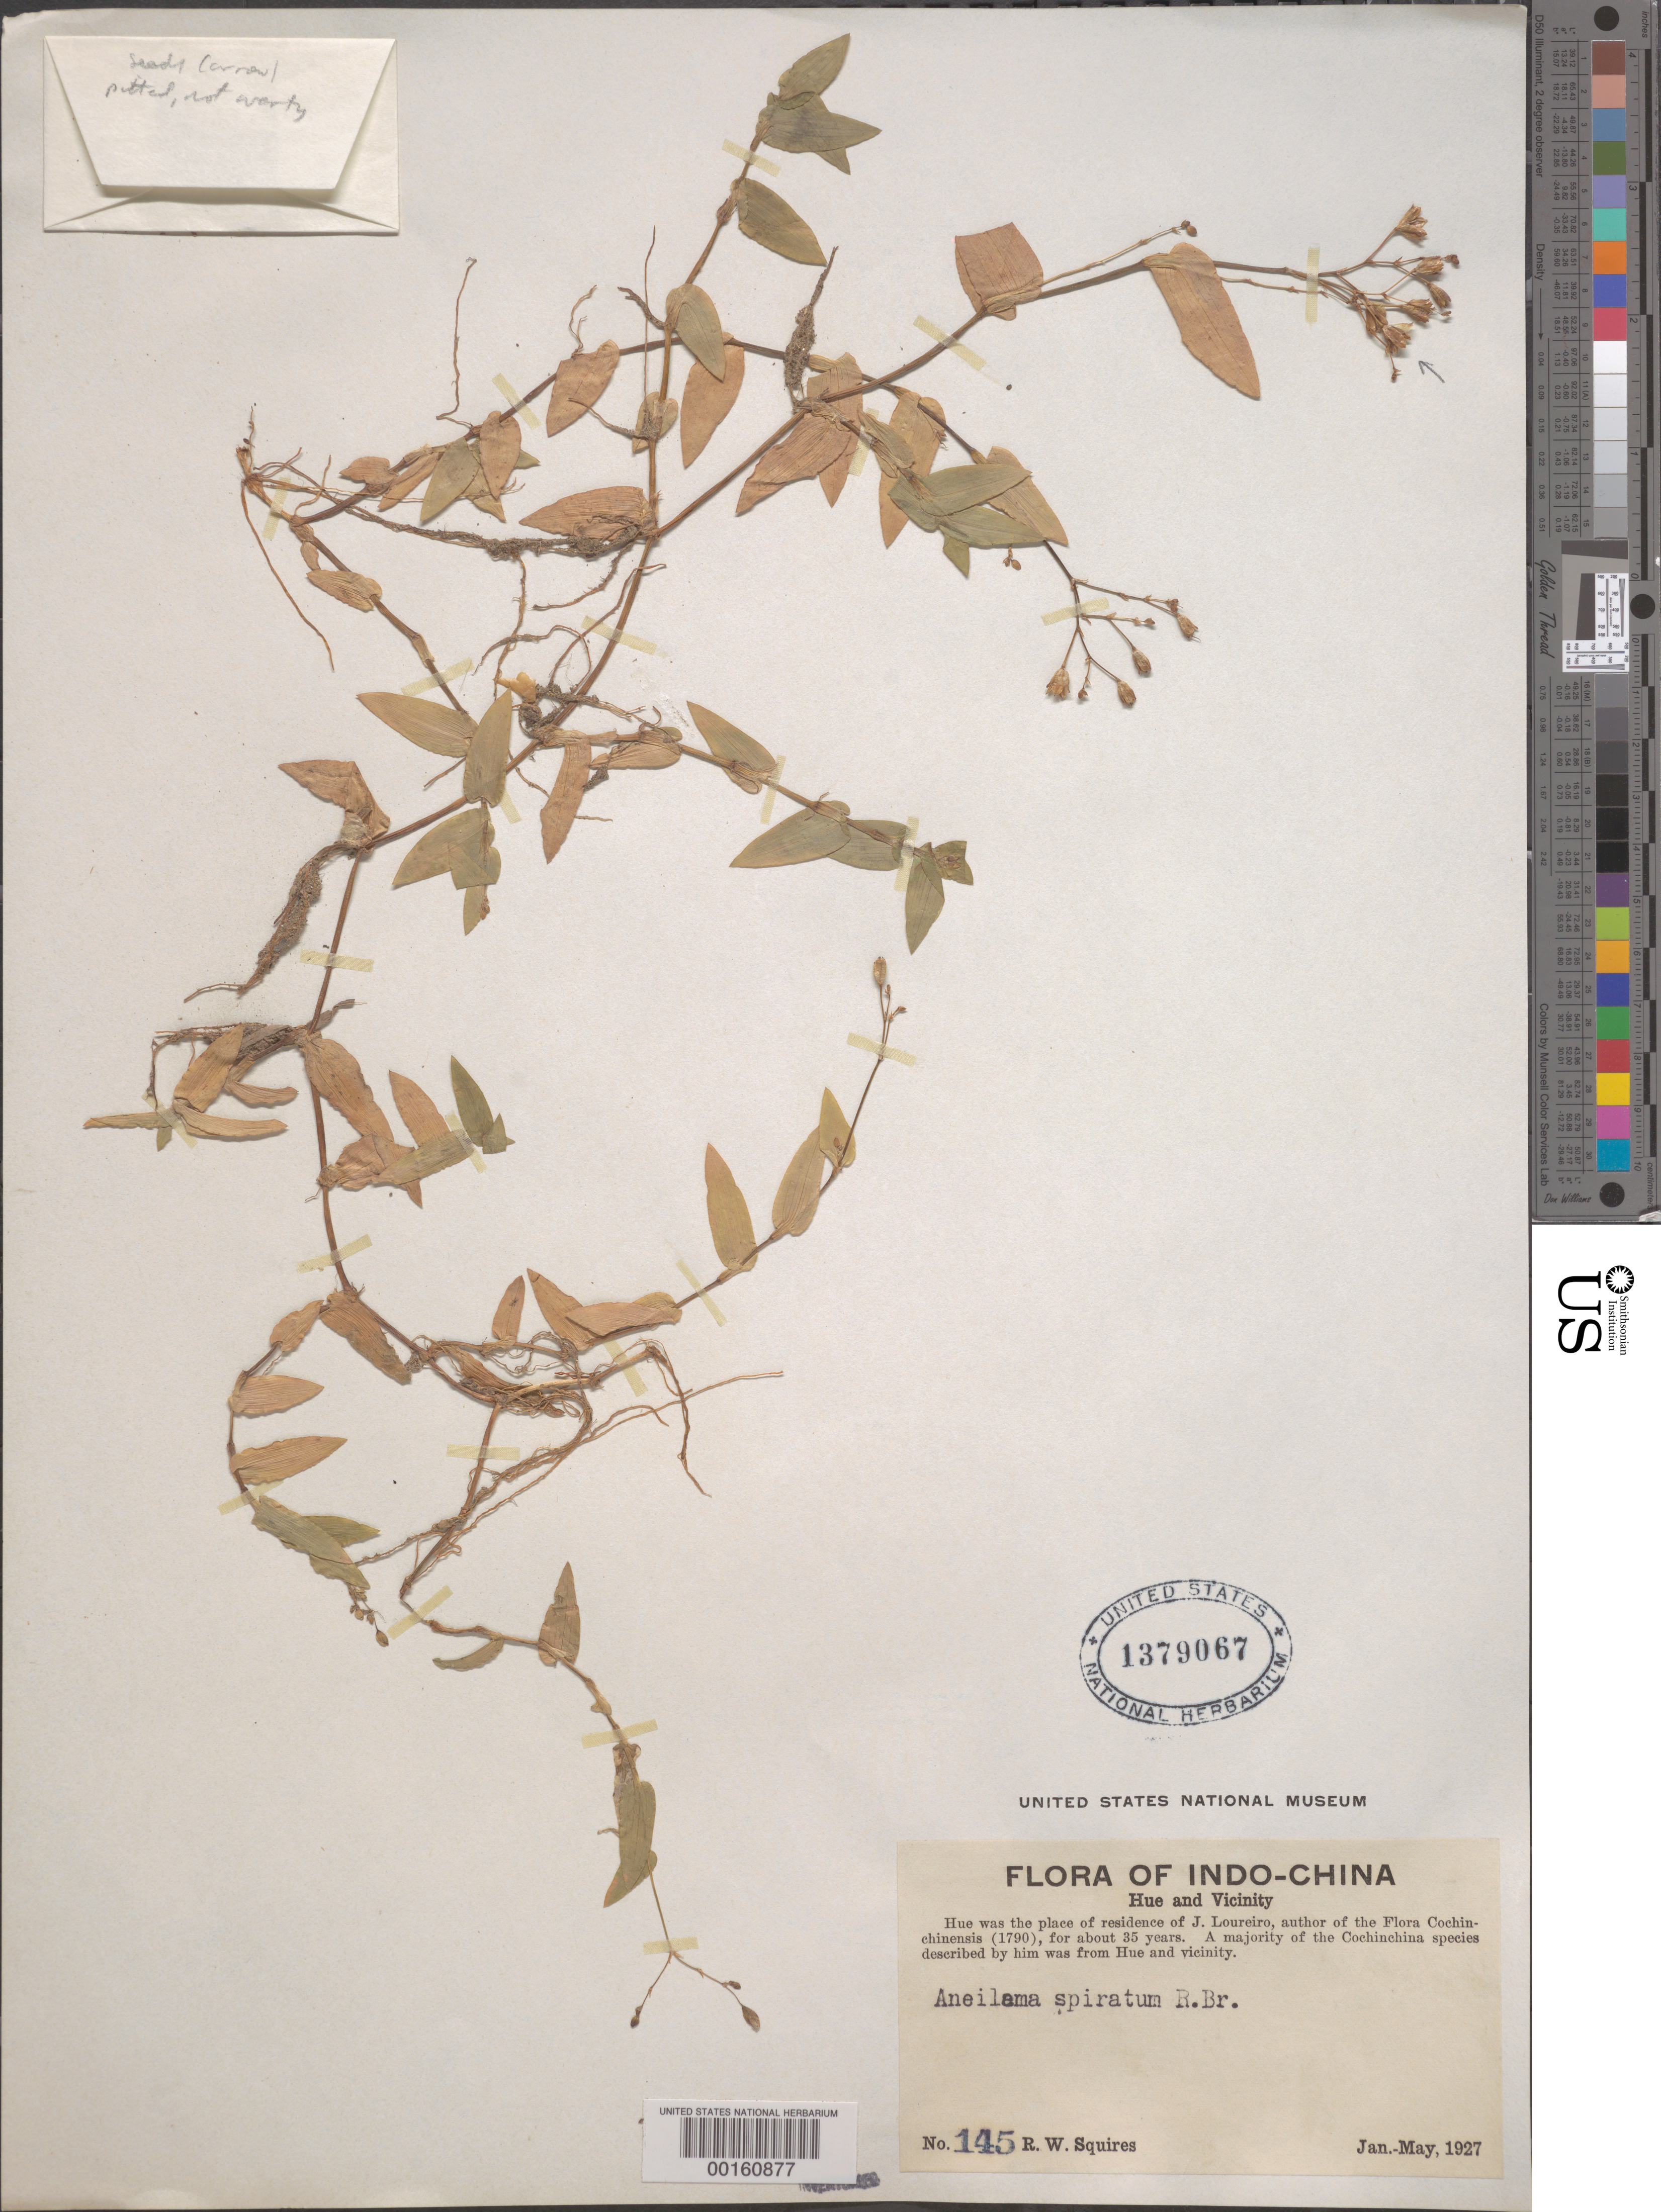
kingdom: Plantae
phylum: Tracheophyta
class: Liliopsida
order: Commelinales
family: Commelinaceae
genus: Murdannia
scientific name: Murdannia spirata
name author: (L.) G. Brückn.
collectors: R. Squires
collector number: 145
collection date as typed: Jan 1927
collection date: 1927-01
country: Vietnam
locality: Hue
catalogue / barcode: US 1379067